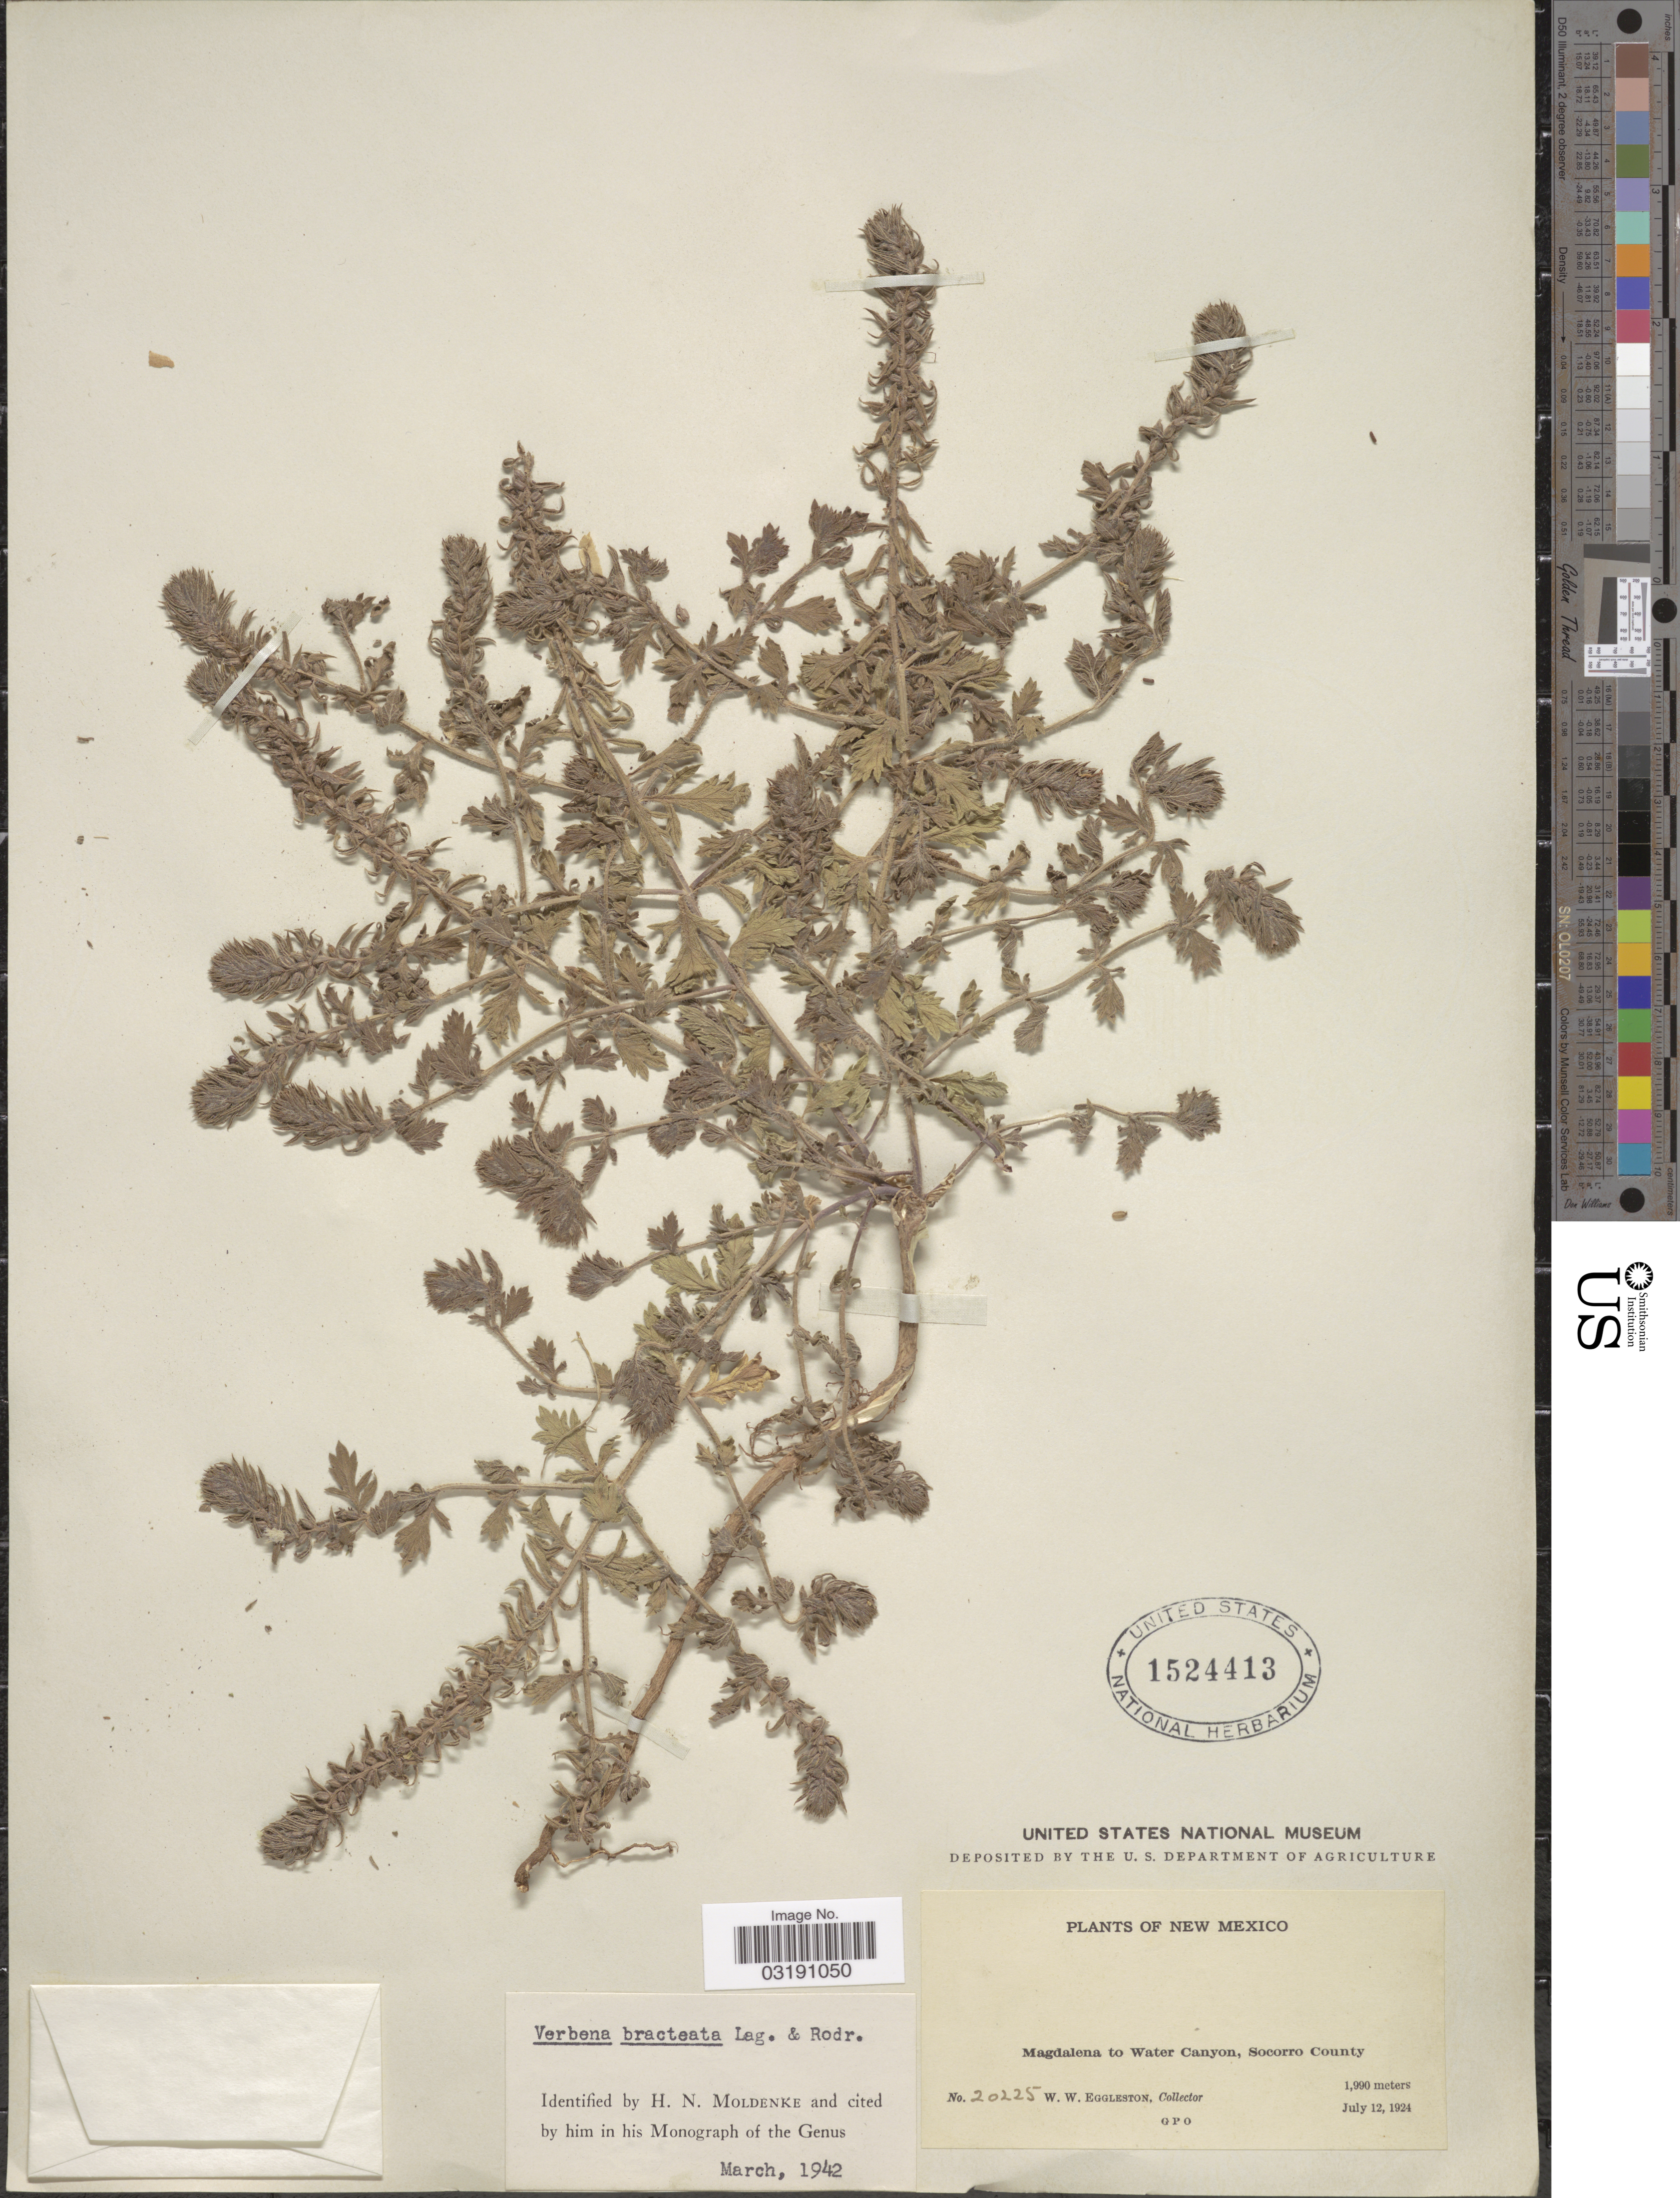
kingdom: Plantae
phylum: Tracheophyta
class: Magnoliopsida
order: Lamiales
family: Verbenaceae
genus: Verbena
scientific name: Verbena bracteata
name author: Cav. ex Lag. & Rodr.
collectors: W. W. Eggleston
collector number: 20225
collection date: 1924-07-12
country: United States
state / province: New Mexico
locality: Magdalena to Water Canyon, Socorro County.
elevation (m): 1990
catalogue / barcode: US 1524413